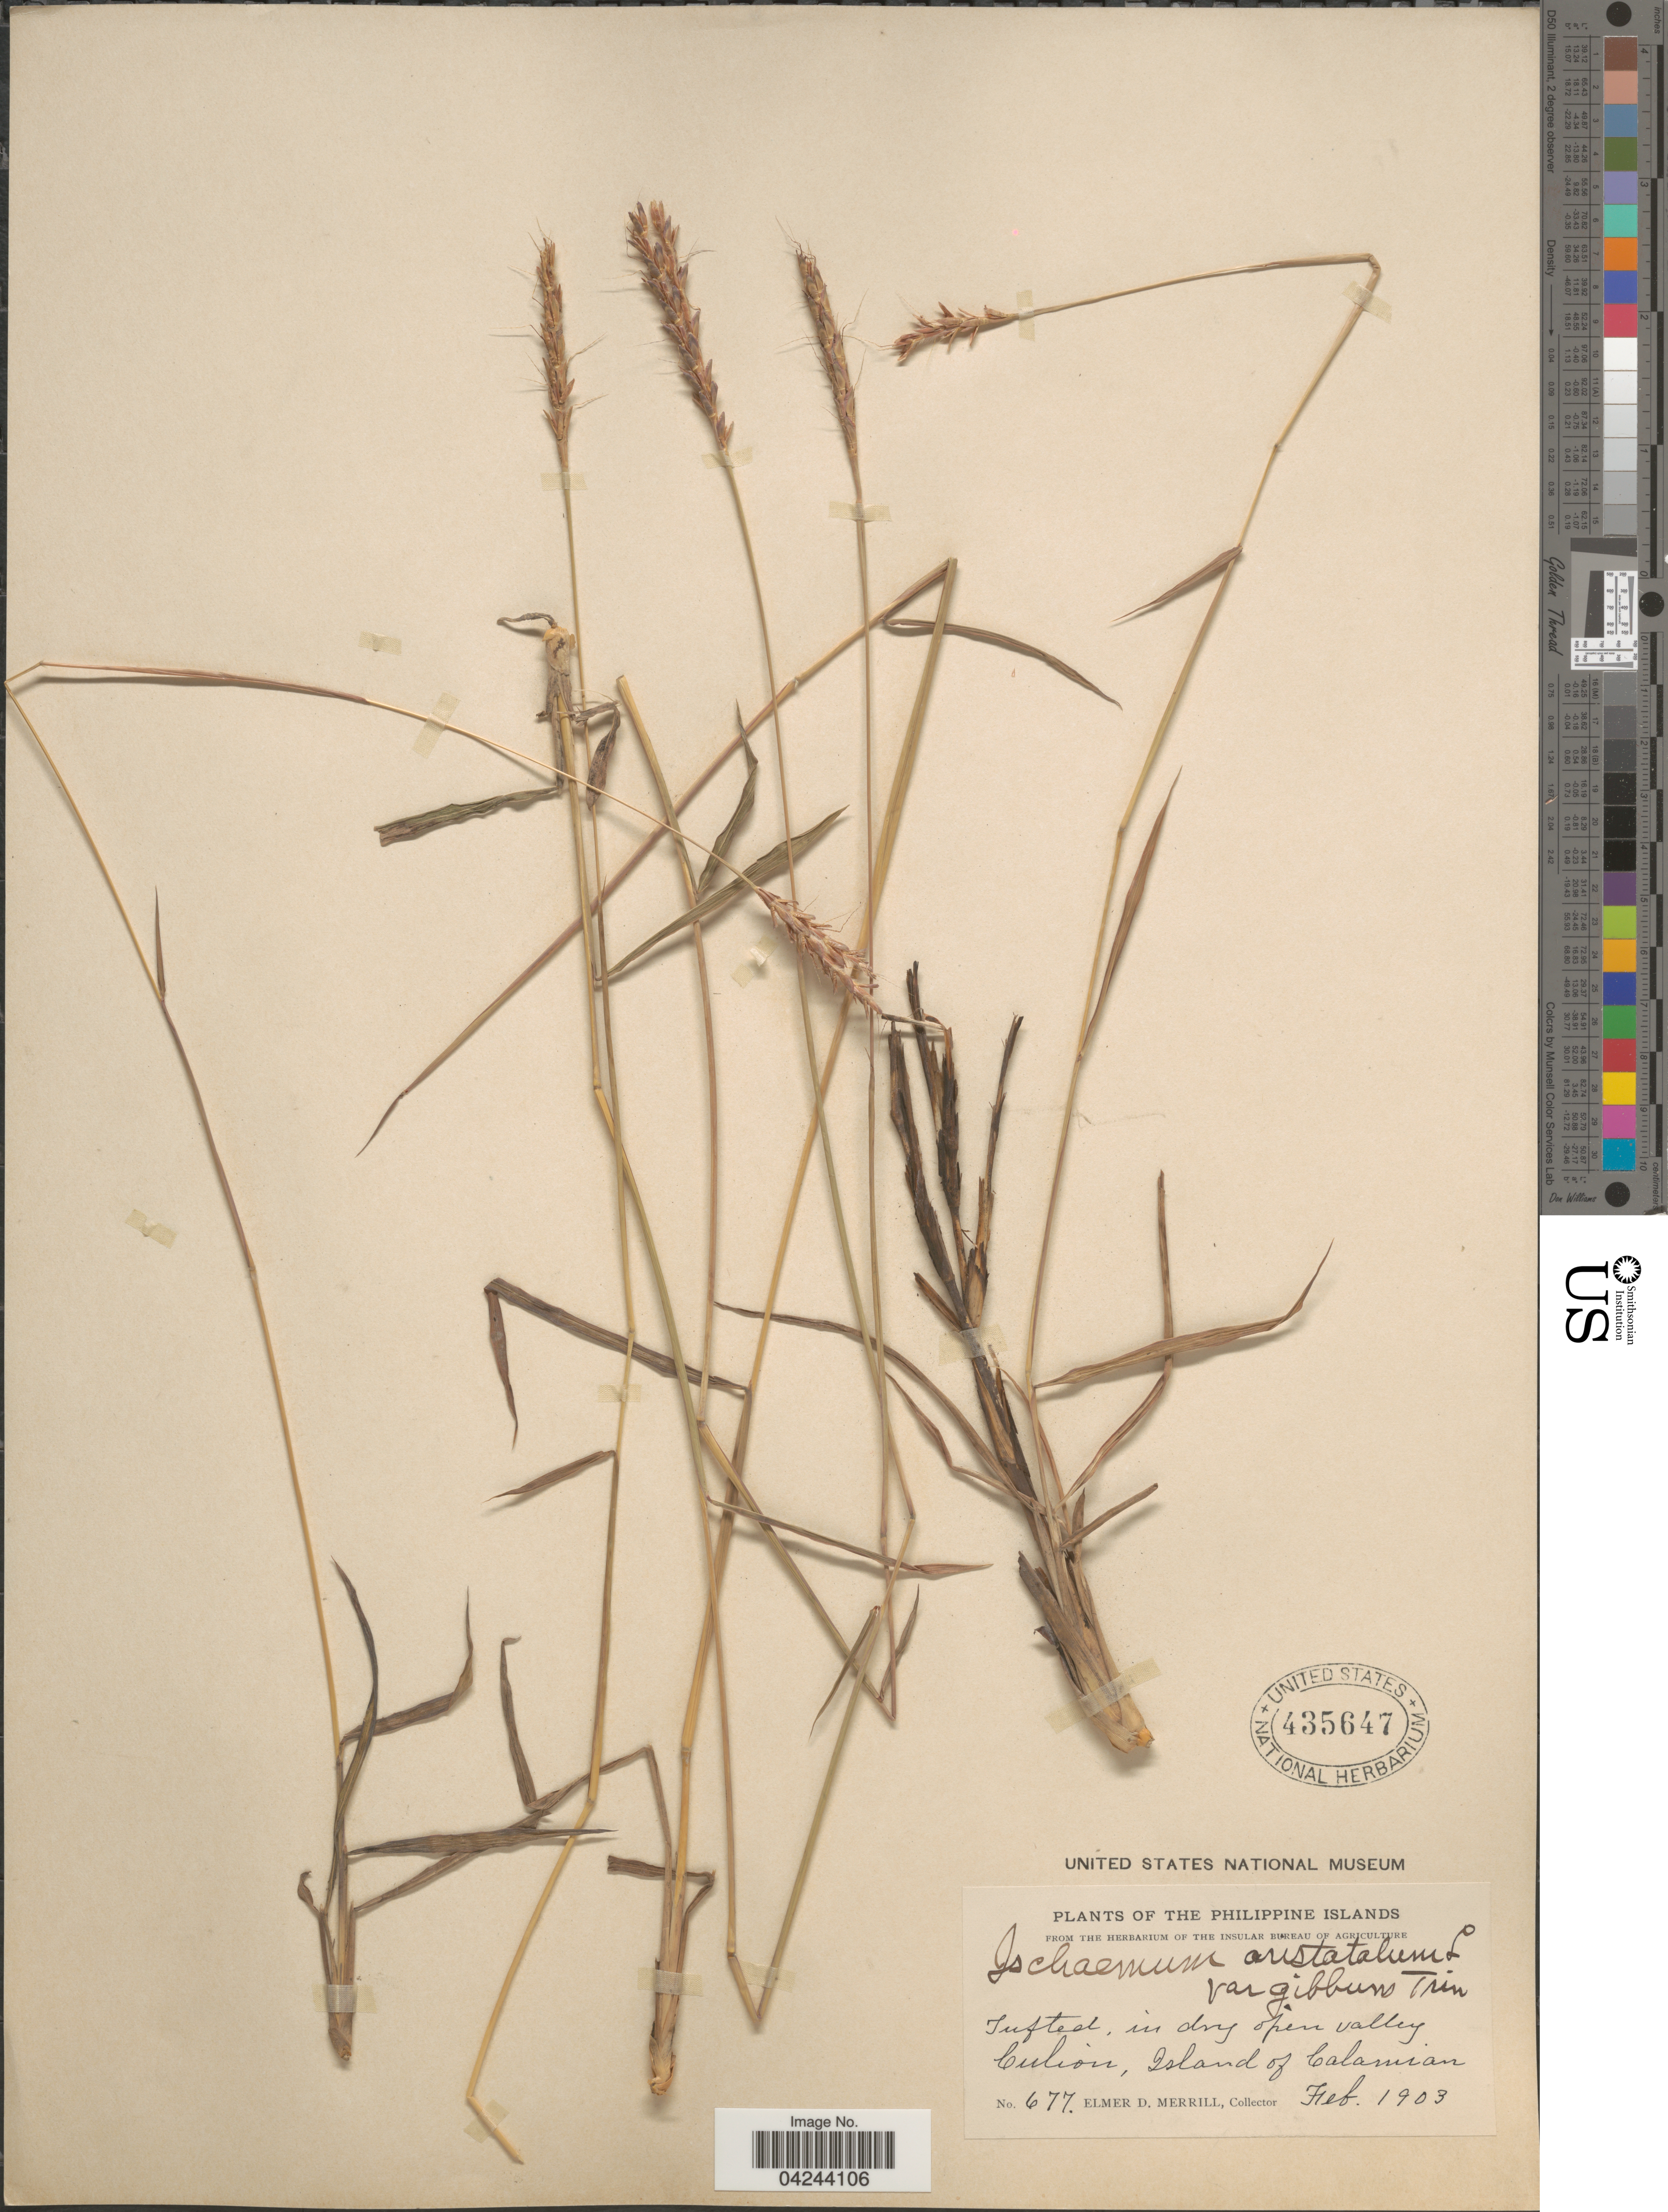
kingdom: Plantae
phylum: Tracheophyta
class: Liliopsida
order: Poales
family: Poaceae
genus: Ischaemum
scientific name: Ischaemum aristatum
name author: L.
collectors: E. D. Merrill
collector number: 677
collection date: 1903-02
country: Philippines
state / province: Mimaropa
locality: The Philippine Islands. Culion, Island of Calamian.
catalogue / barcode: US 435647